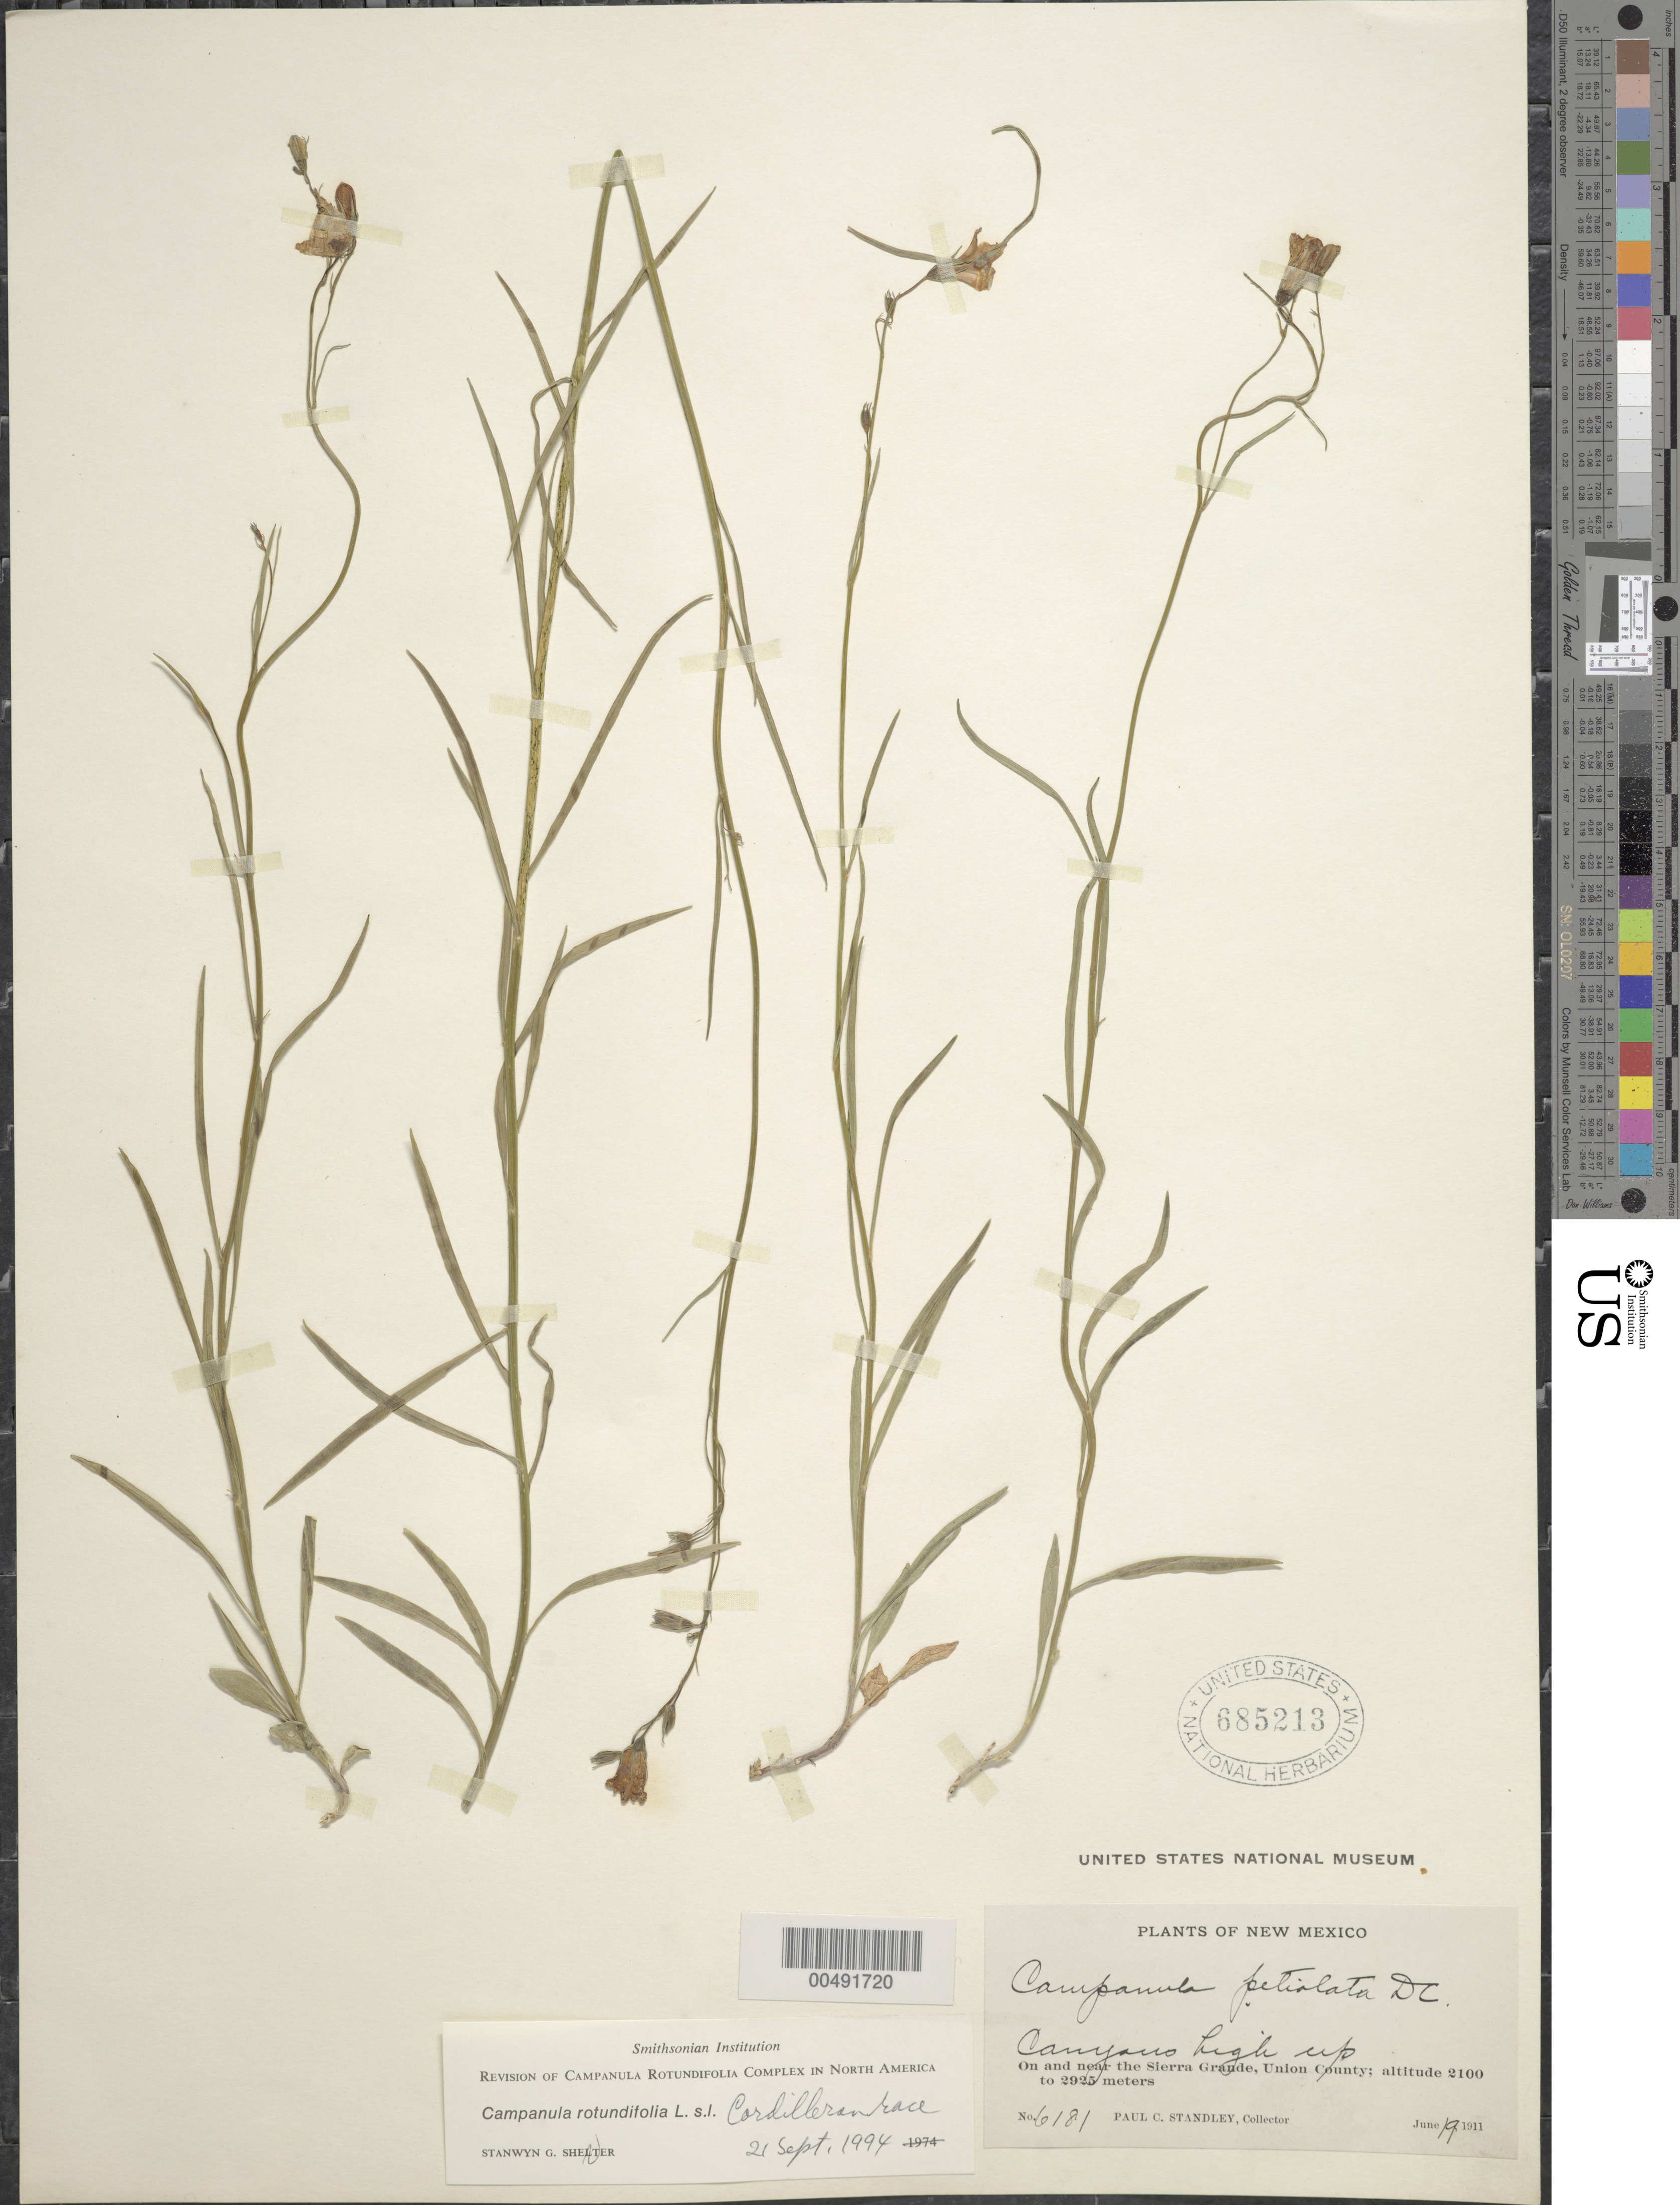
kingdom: Plantae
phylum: Tracheophyta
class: Magnoliopsida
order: Asterales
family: Campanulaceae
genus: Campanula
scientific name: Campanula rotundifolia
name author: L.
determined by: Shetler, Stanwyn G., (US), NMNH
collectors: P. C. Standley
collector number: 6181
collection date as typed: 19 Jun 1911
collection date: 1911-06-19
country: United States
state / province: New Mexico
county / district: Union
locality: on or near the Sierra Grande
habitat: canyons high up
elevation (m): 2100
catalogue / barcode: US 685213